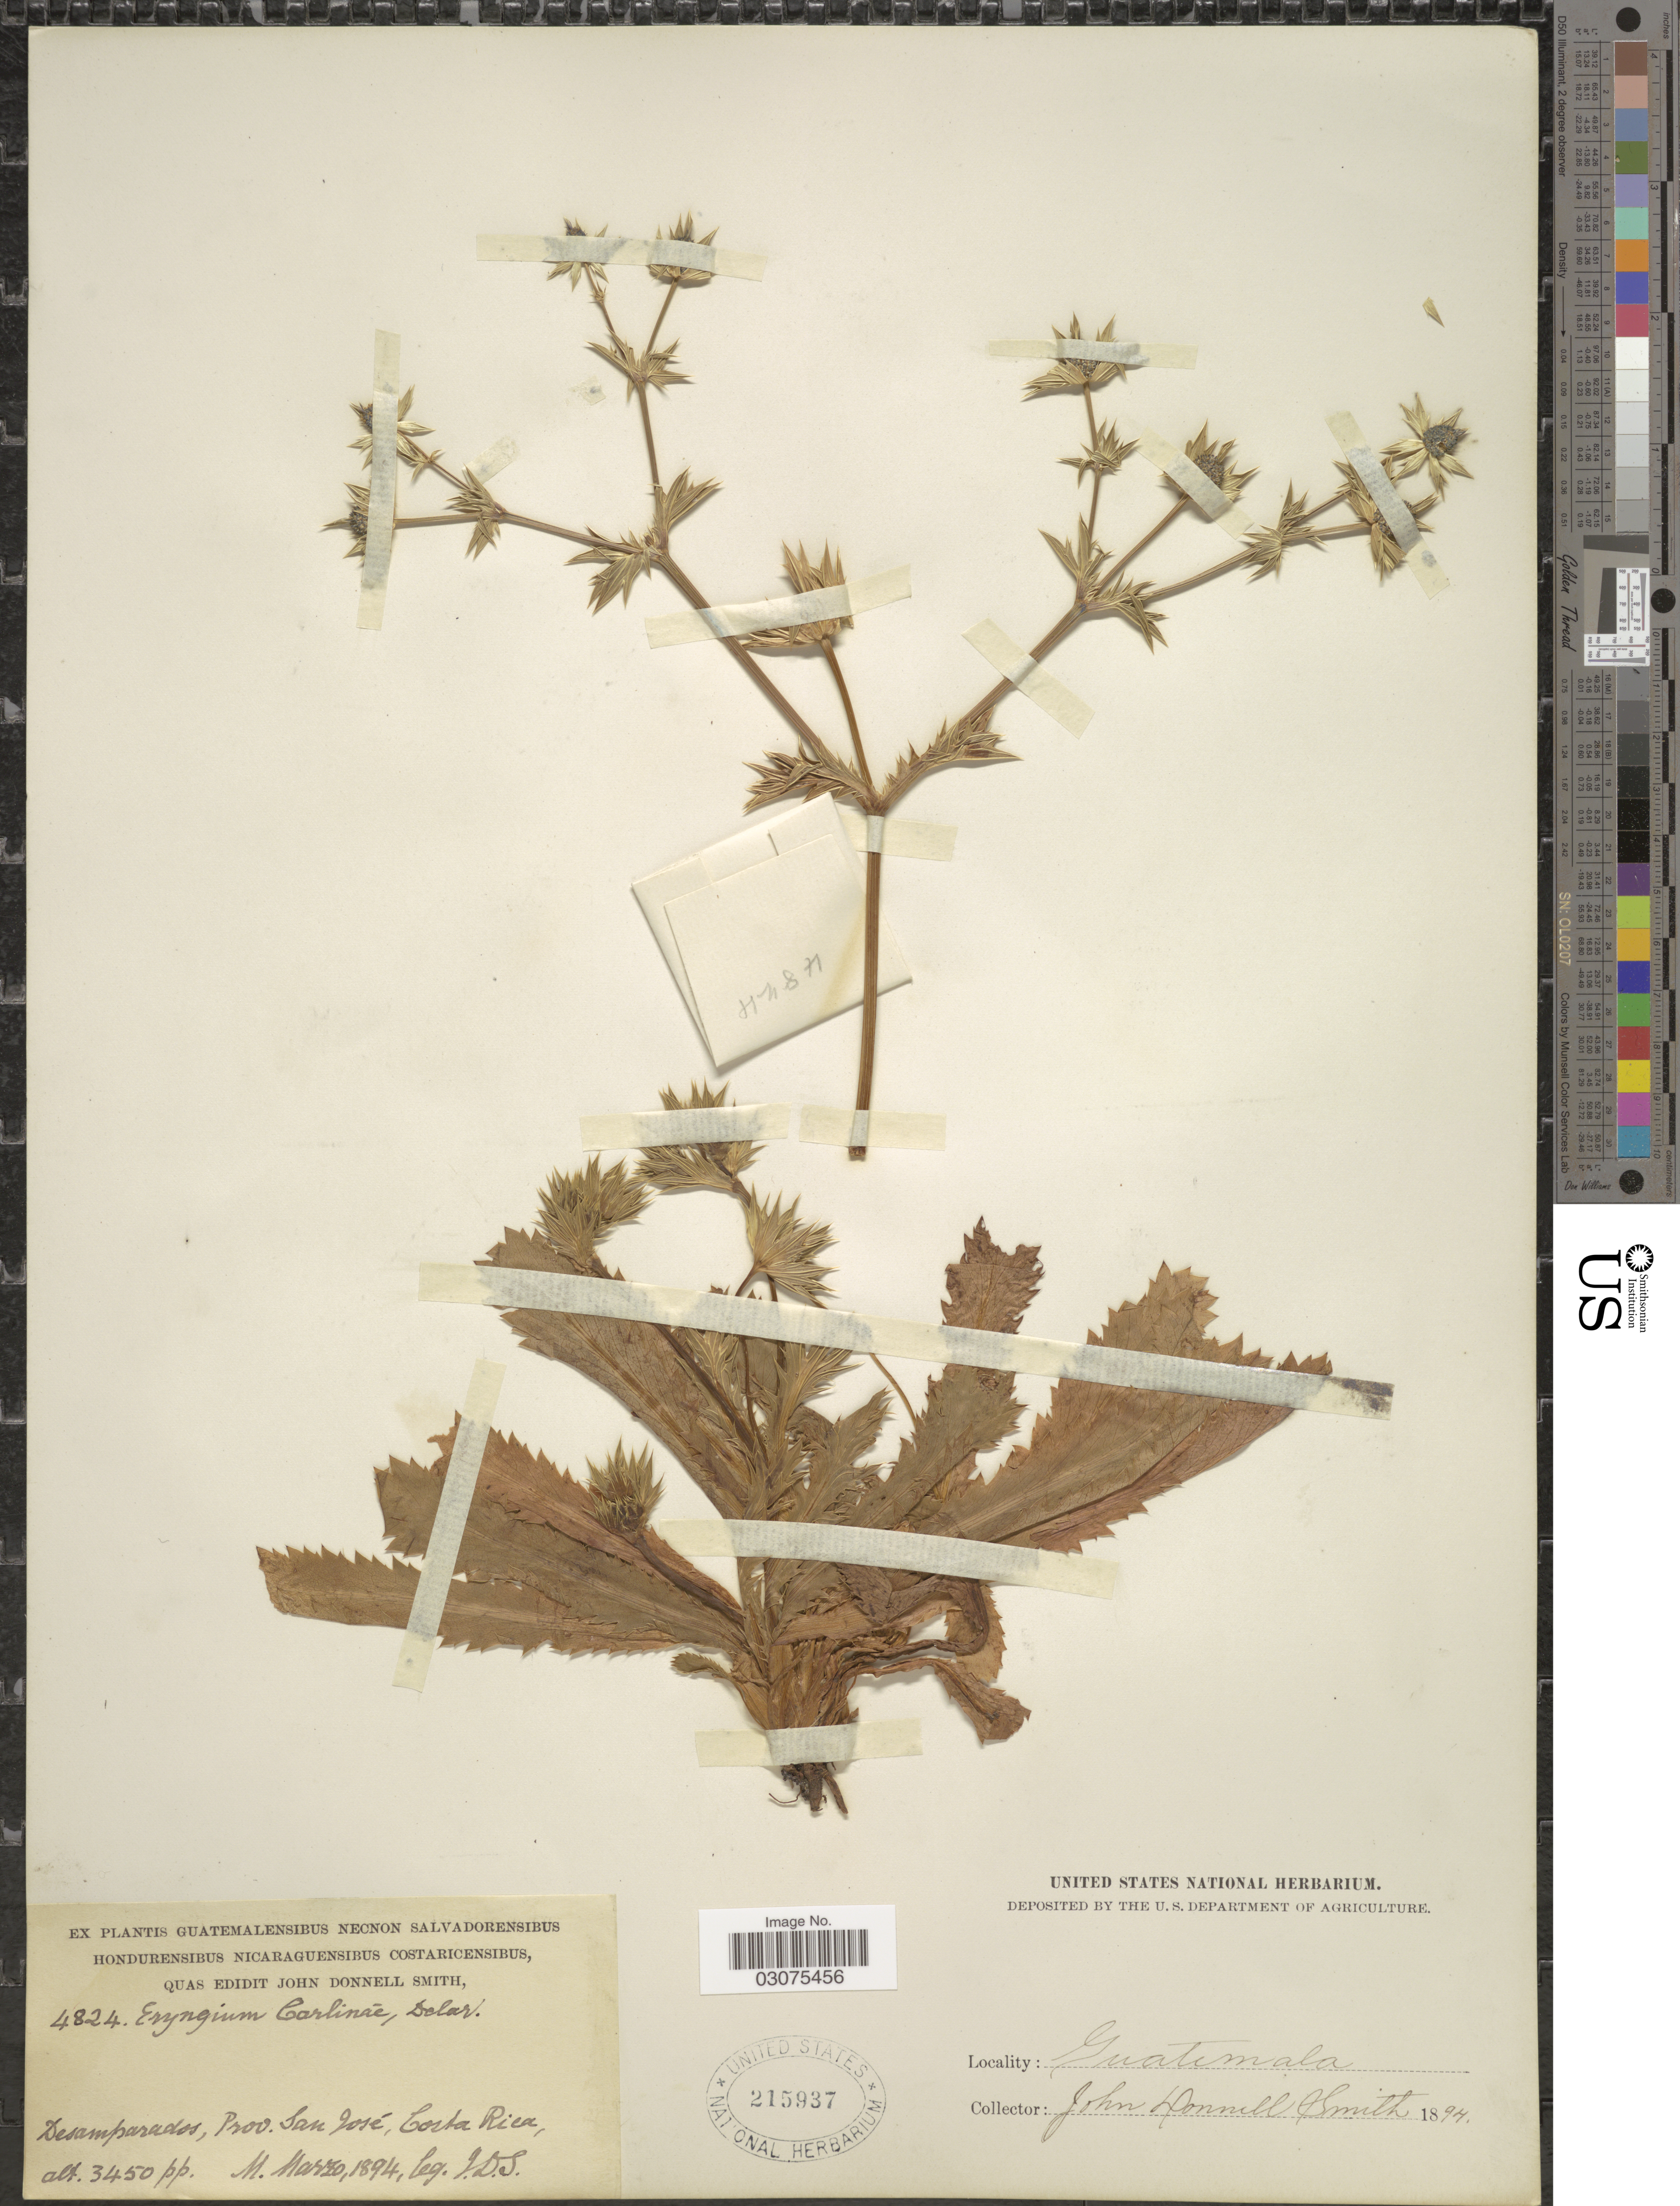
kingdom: Plantae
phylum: Tracheophyta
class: Magnoliopsida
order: Apiales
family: Apiaceae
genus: Eryngium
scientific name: Eryngium carlinae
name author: F. Delaroche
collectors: J. Donnell Smith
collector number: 4824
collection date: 1894-03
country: Costa Rica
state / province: San José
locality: Desamparados, Prov. San José.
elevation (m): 1052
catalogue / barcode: US 215937